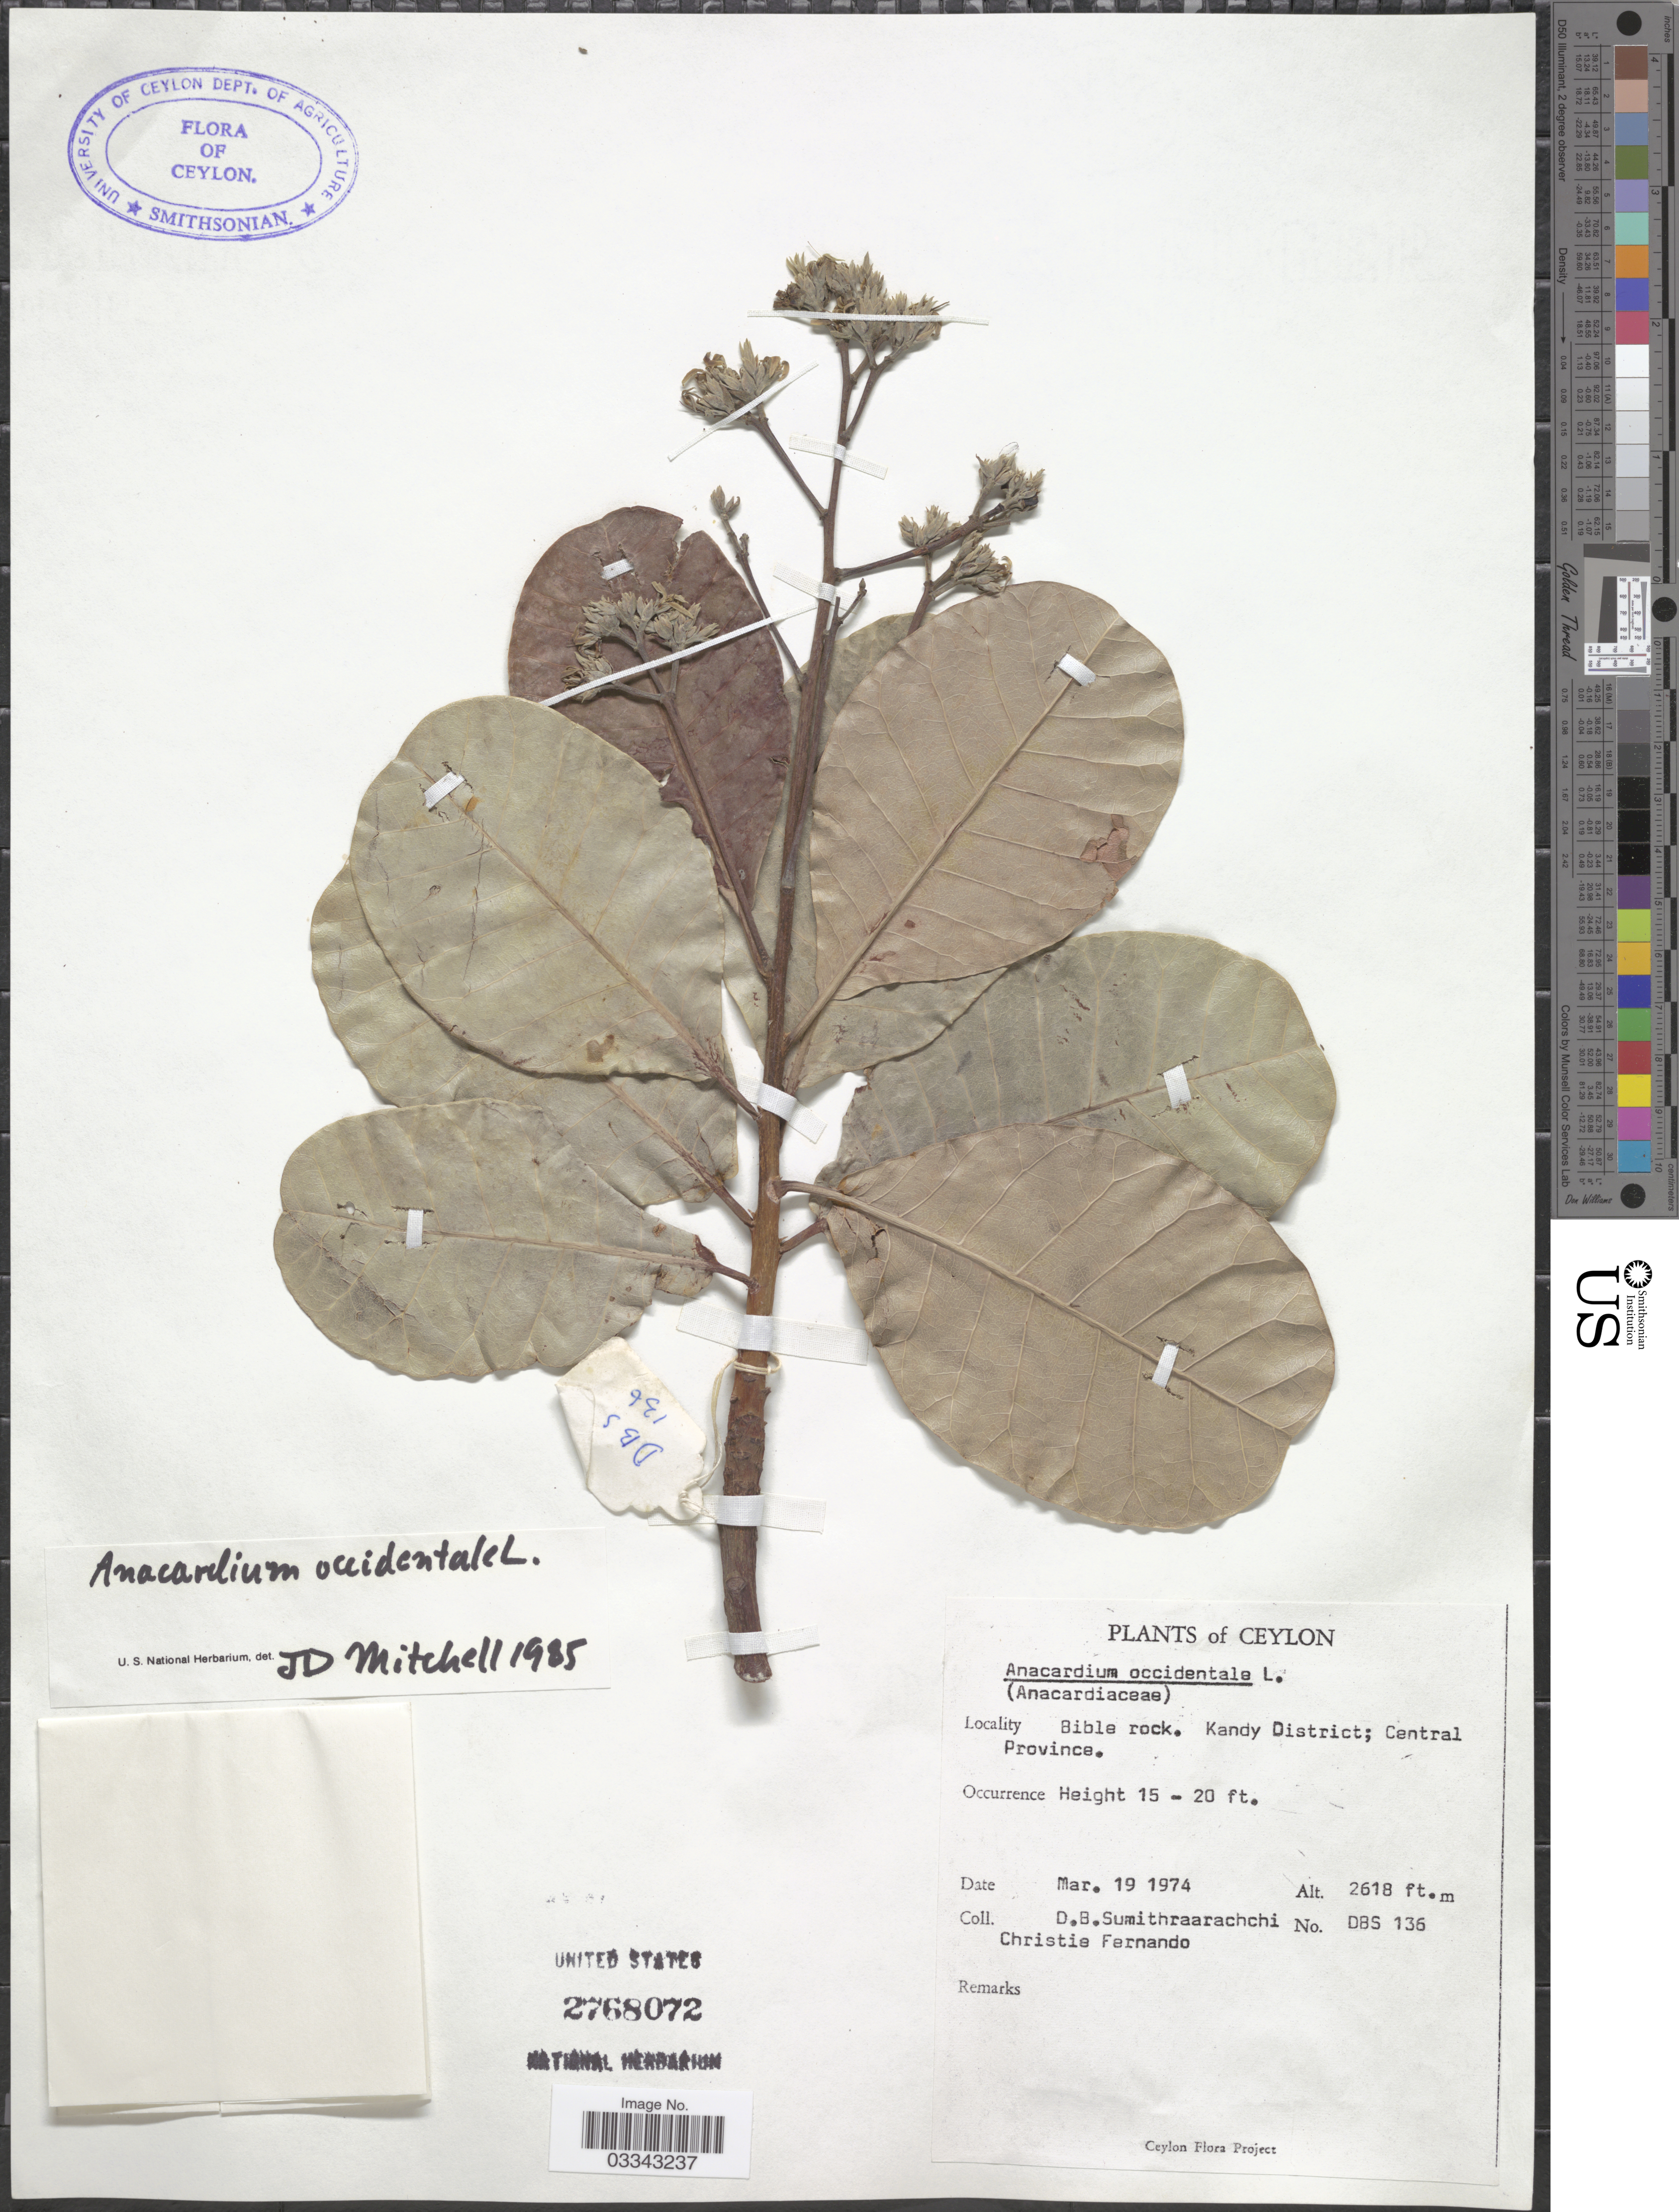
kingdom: Plantae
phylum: Tracheophyta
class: Magnoliopsida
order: Sapindales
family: Anacardiaceae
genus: Anacardium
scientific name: Anacardium occidentale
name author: L.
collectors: D. B. Sumithraarachchi & C. Fernando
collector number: DBS 136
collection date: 1974-03-19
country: Sri Lanka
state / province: Central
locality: Ceylon. Bibble rock. Kandy District.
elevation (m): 798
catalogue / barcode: US 2768072